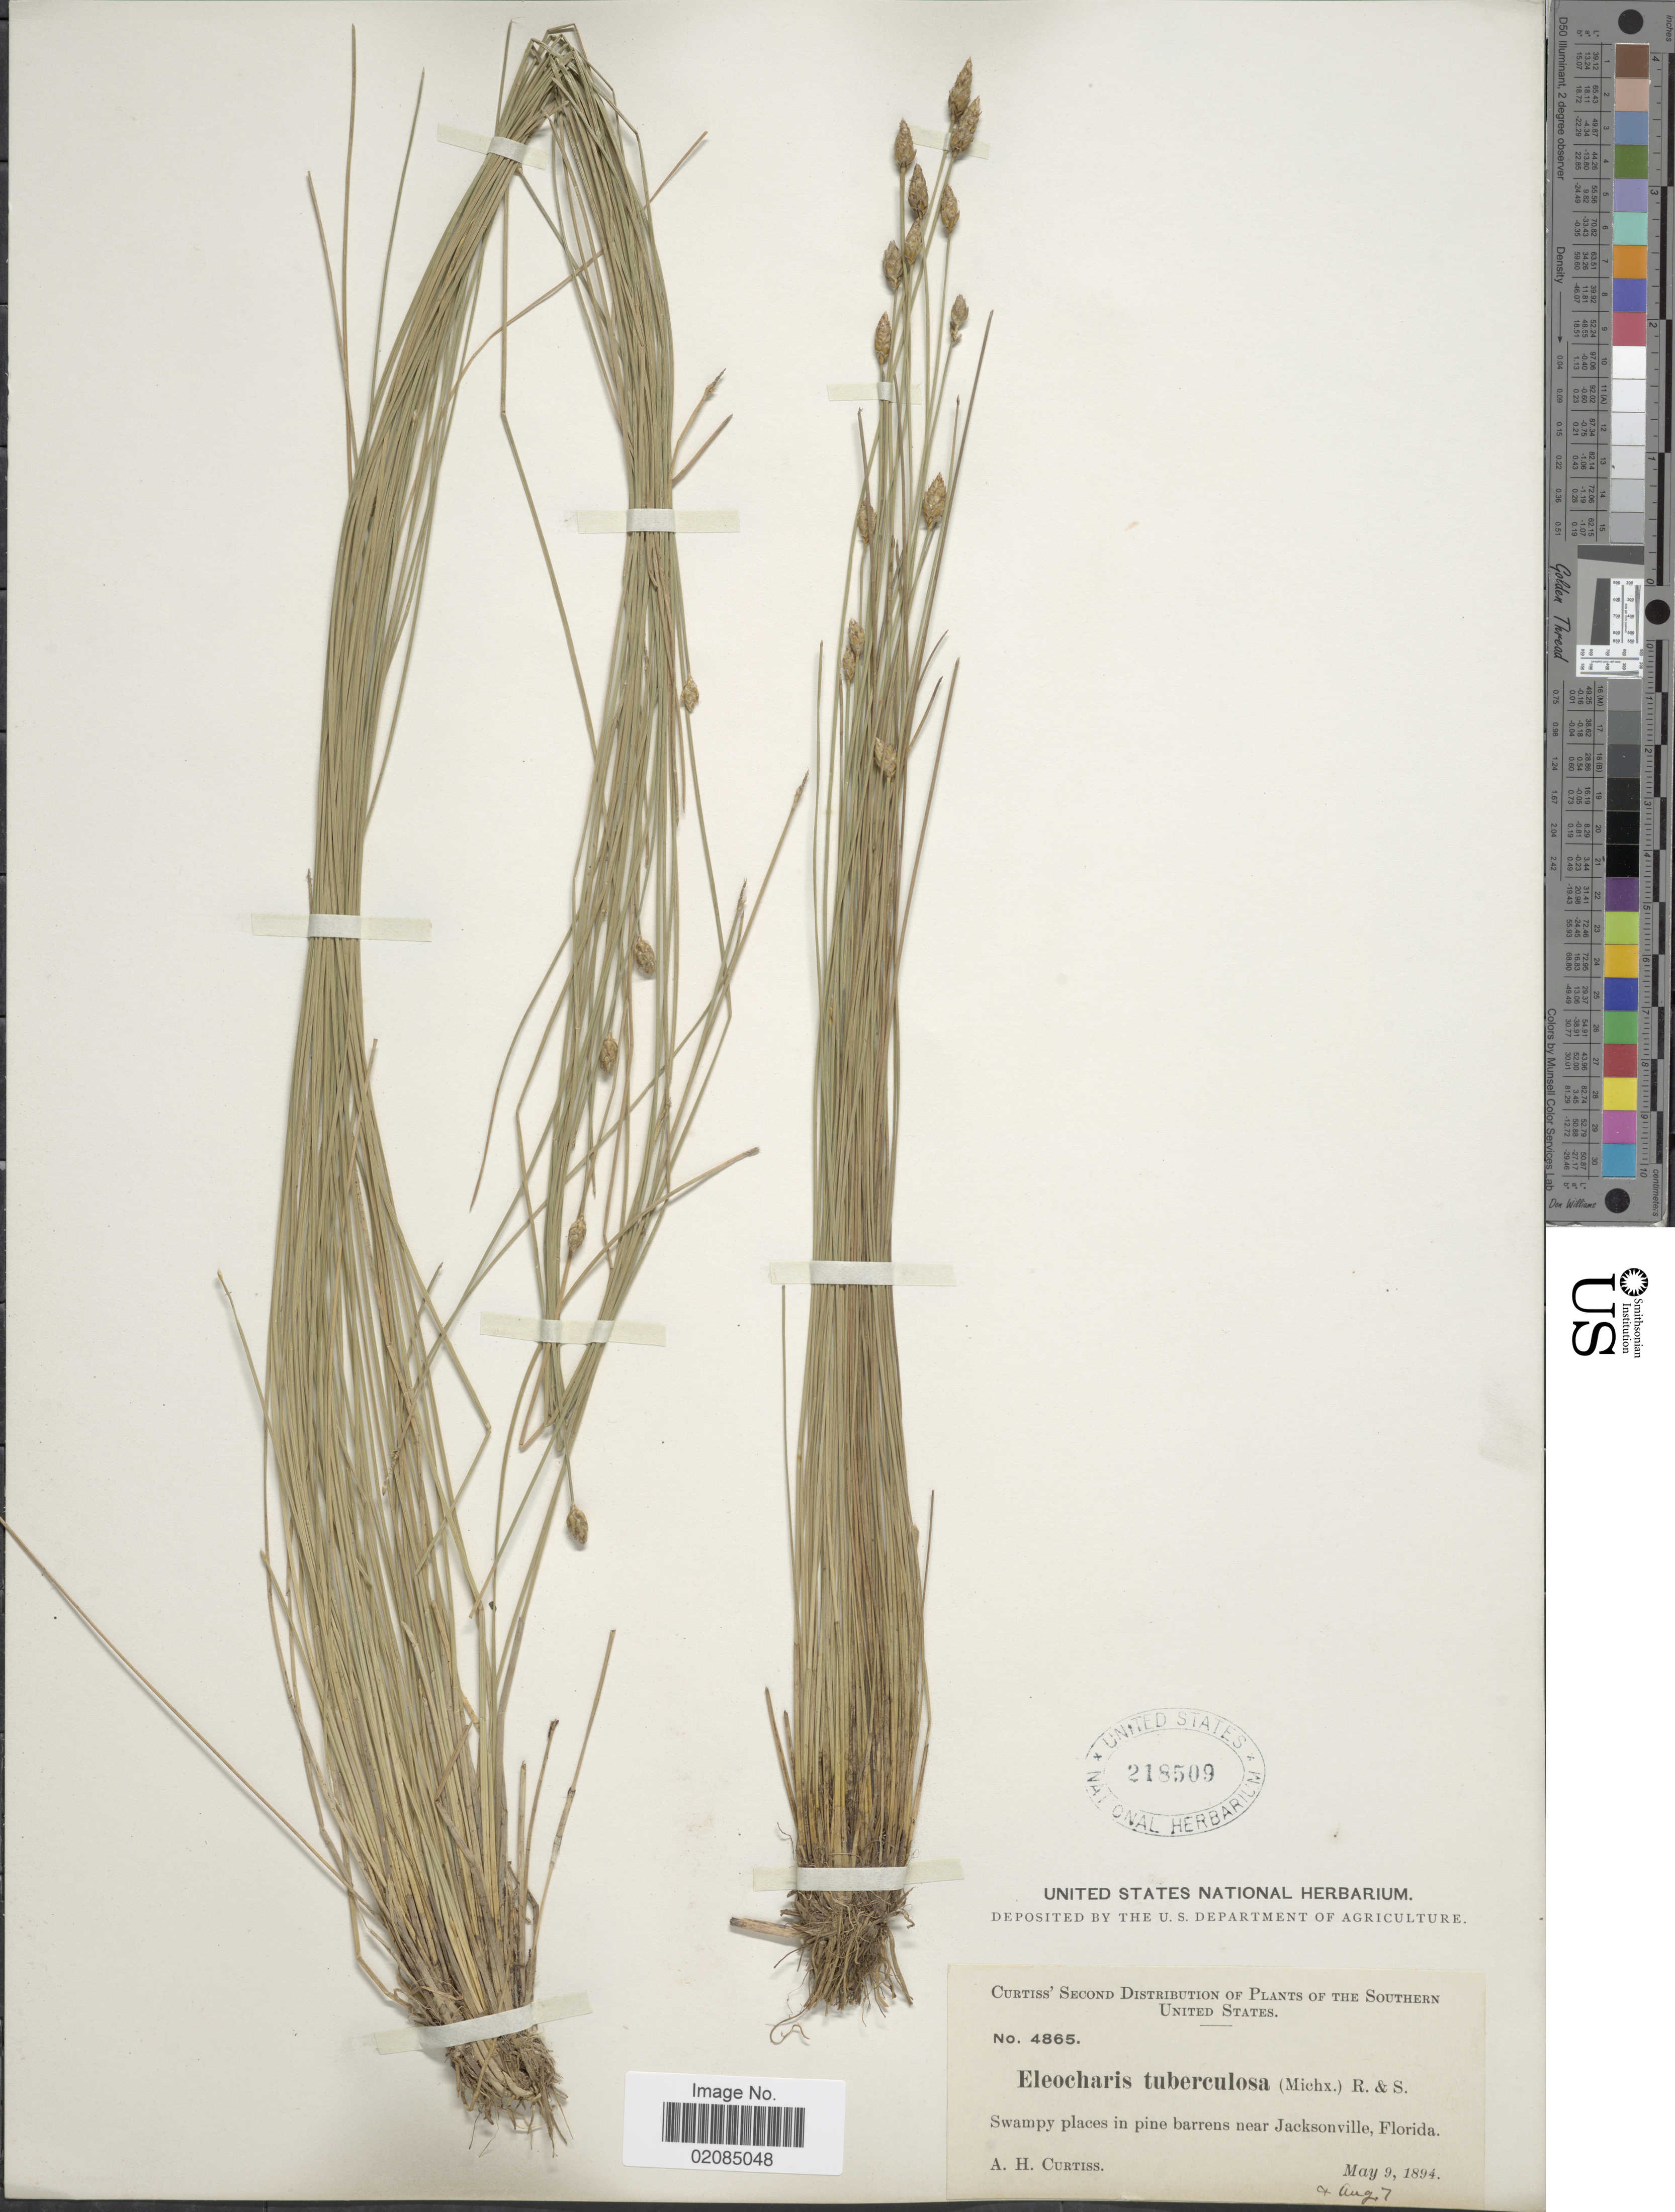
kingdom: Plantae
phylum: Tracheophyta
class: Liliopsida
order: Poales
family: Cyperaceae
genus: Eleocharis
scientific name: Eleocharis tuberculosa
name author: (Michx.) Roem. & Schult.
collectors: A. H. Curtiss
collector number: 4865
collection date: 1894-05-09/1894-08-07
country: United States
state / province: Florida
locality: Swampy places in pine barrens near Jacksonville.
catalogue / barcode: US 218509